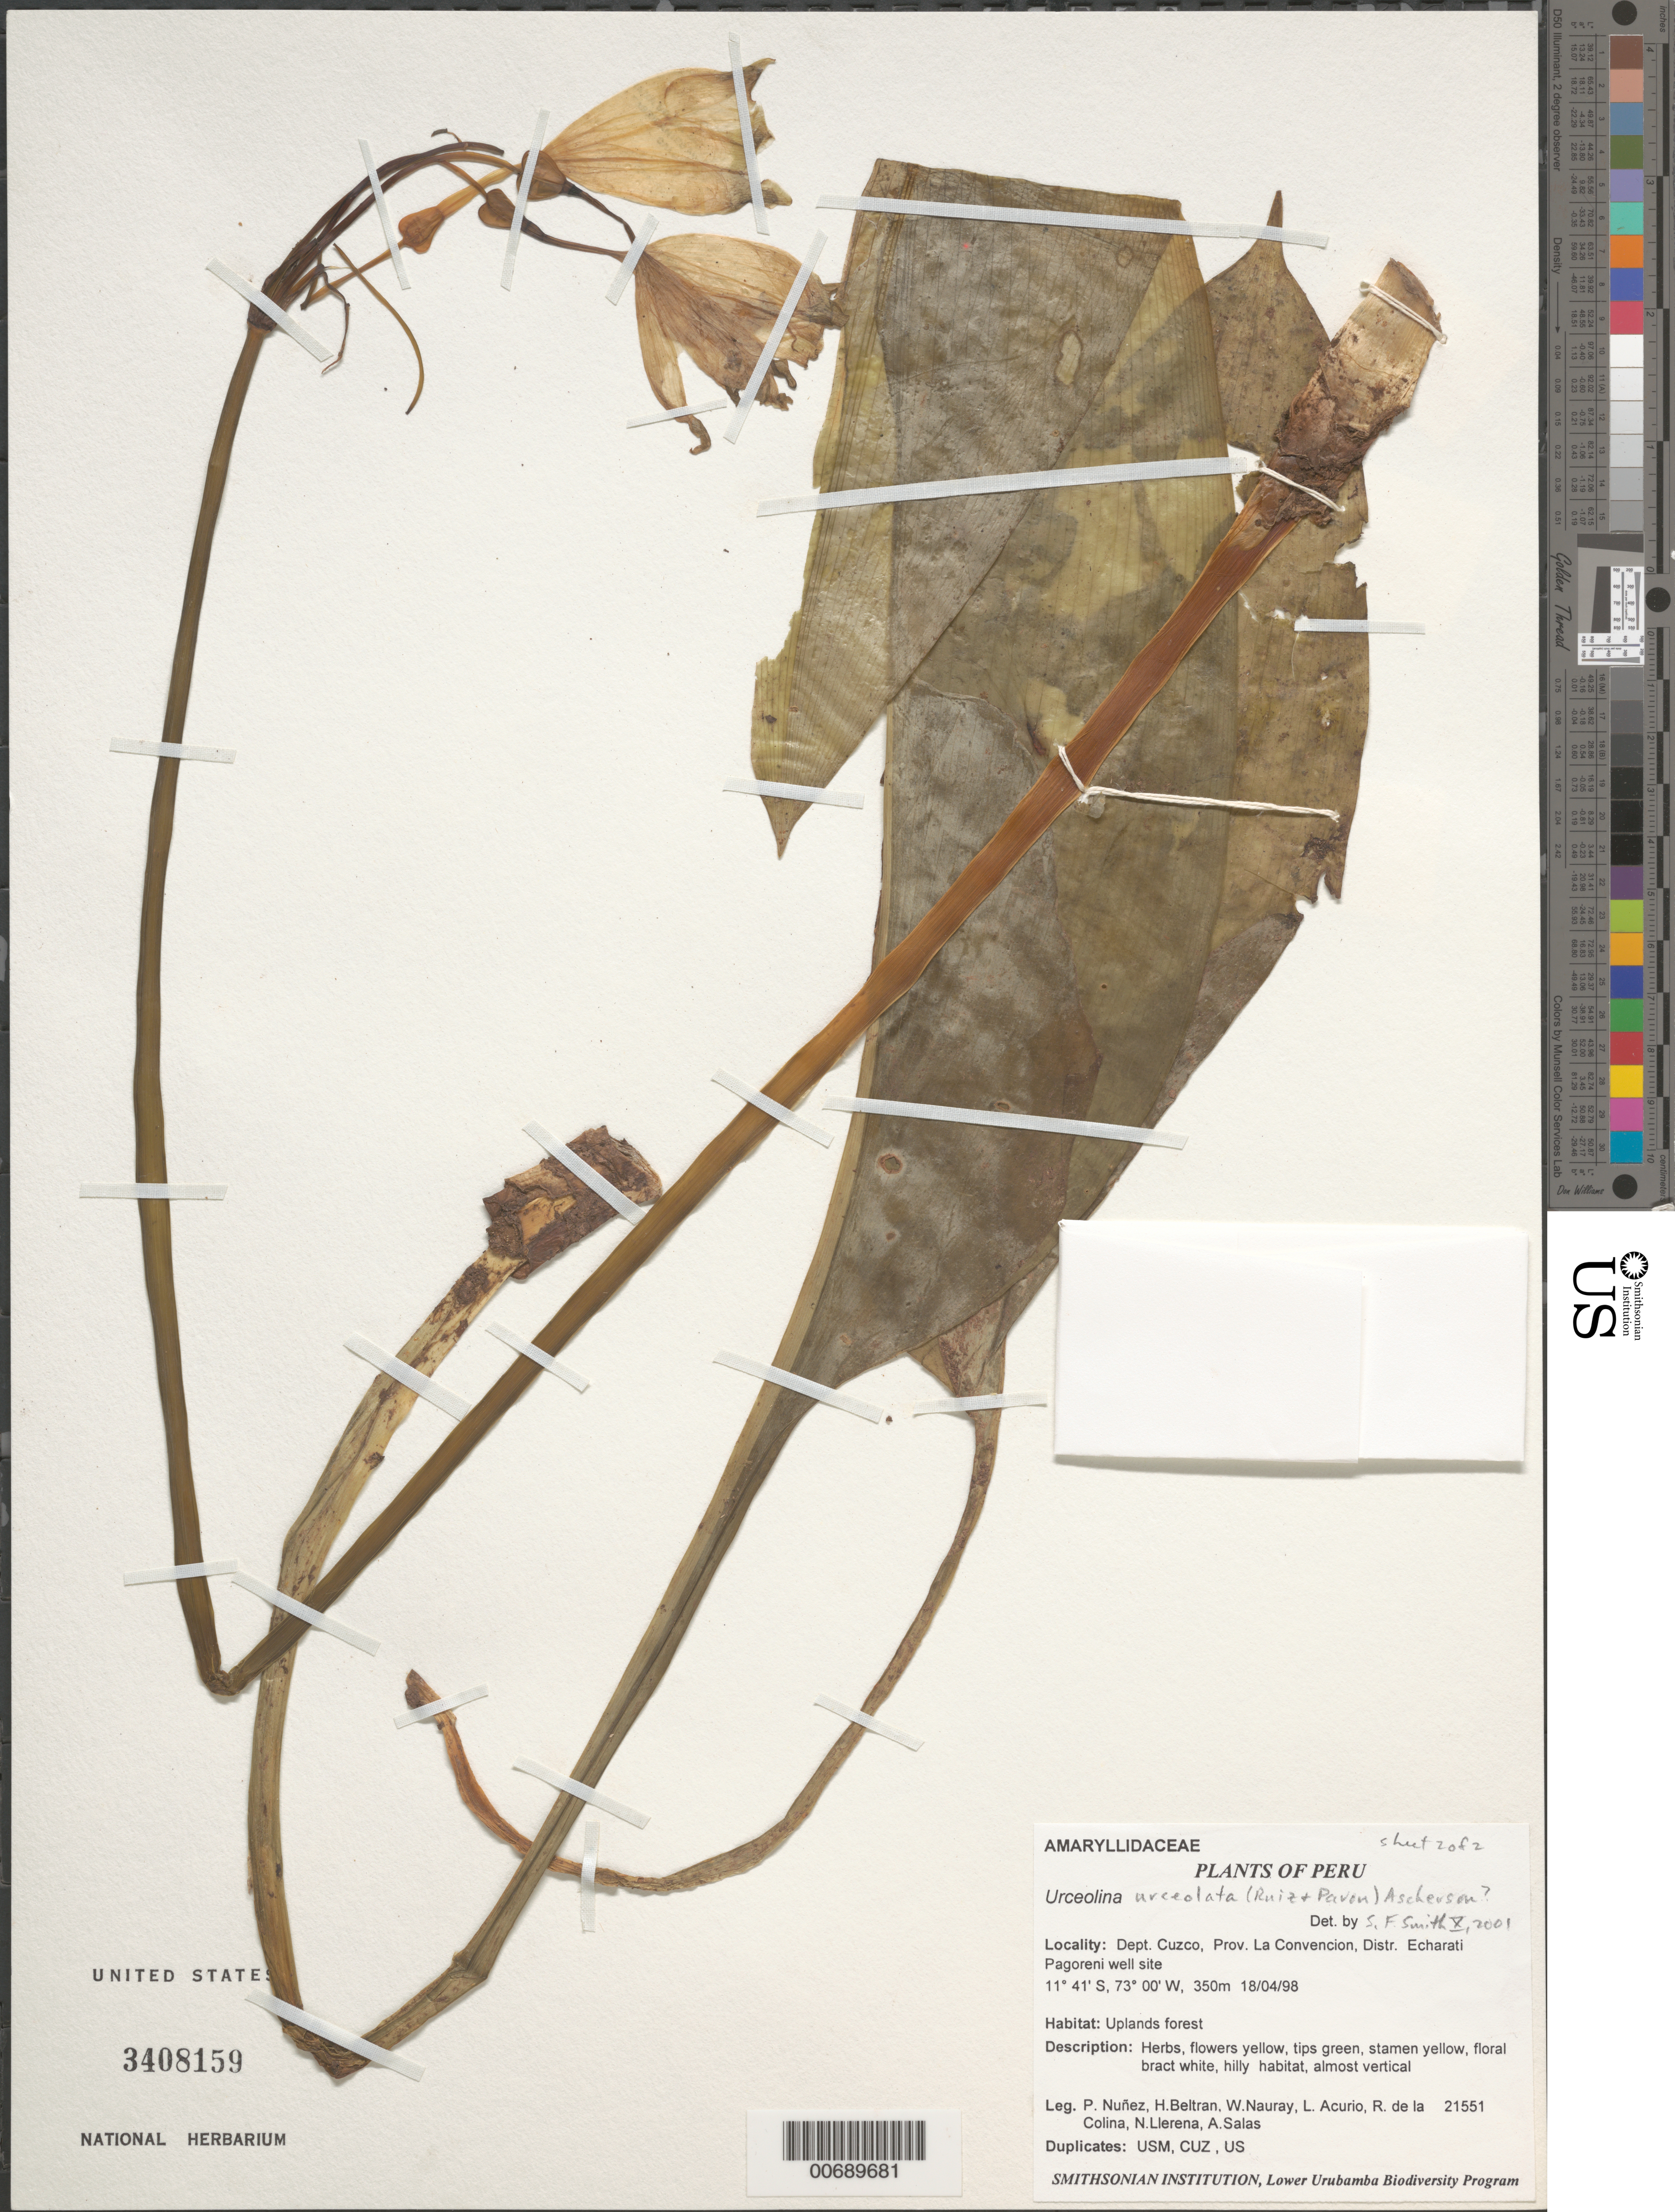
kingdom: Plantae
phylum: Tracheophyta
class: Liliopsida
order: Asparagales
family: Amaryllidaceae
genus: Urceolina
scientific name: Urceolina urceolata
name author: (Ruiz & Pav.) Asch.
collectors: P. Nuñez V., H. Beltran, W. Nauray, L. Acurio & et al.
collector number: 21551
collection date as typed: Transcribed d/m/y: 18/4/98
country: Peru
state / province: Cusco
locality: Dept. Cuzco, Prov. La Convencion, Distr. Echarati Pagoreni well site.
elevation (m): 350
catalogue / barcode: US 3408159